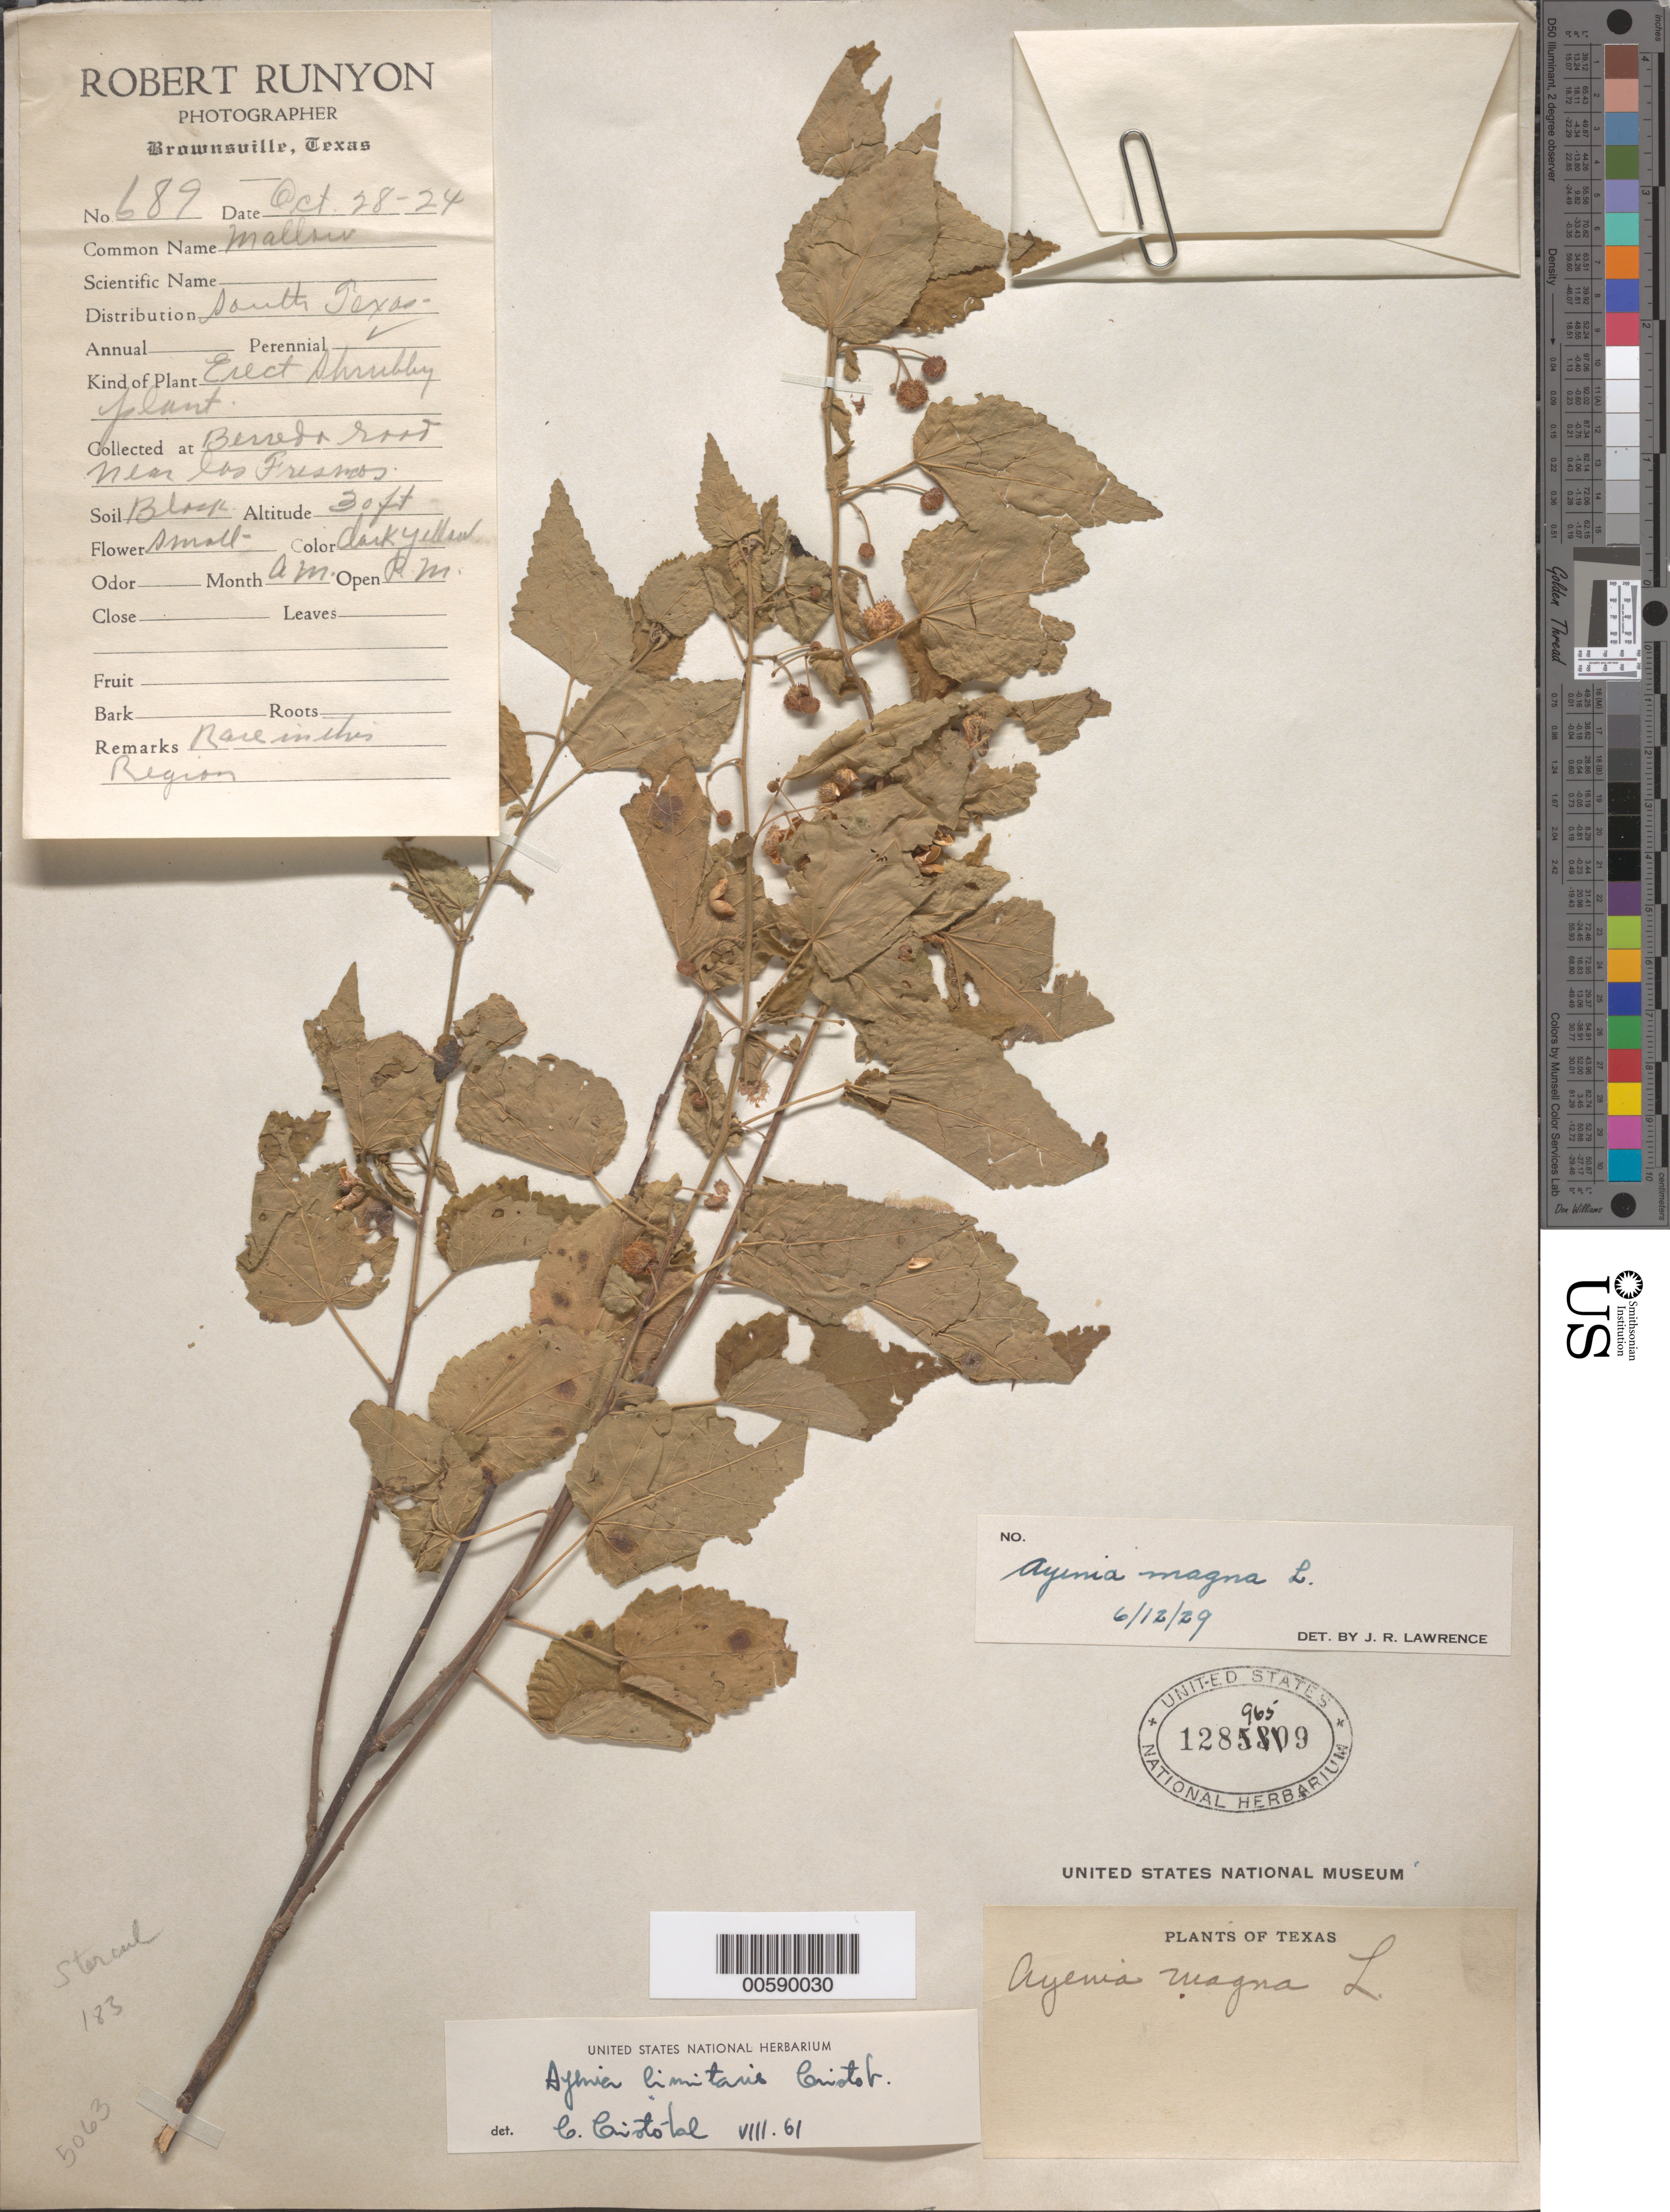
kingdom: Plantae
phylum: Tracheophyta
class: Magnoliopsida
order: Malvales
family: Malvaceae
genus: Ayenia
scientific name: Ayenia limitaris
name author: Cristóbal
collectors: R. Runyon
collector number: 689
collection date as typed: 28 Oct 1924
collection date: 1924-10-28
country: United States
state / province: Texas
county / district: Cameron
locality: Brownsville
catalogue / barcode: US 1289659